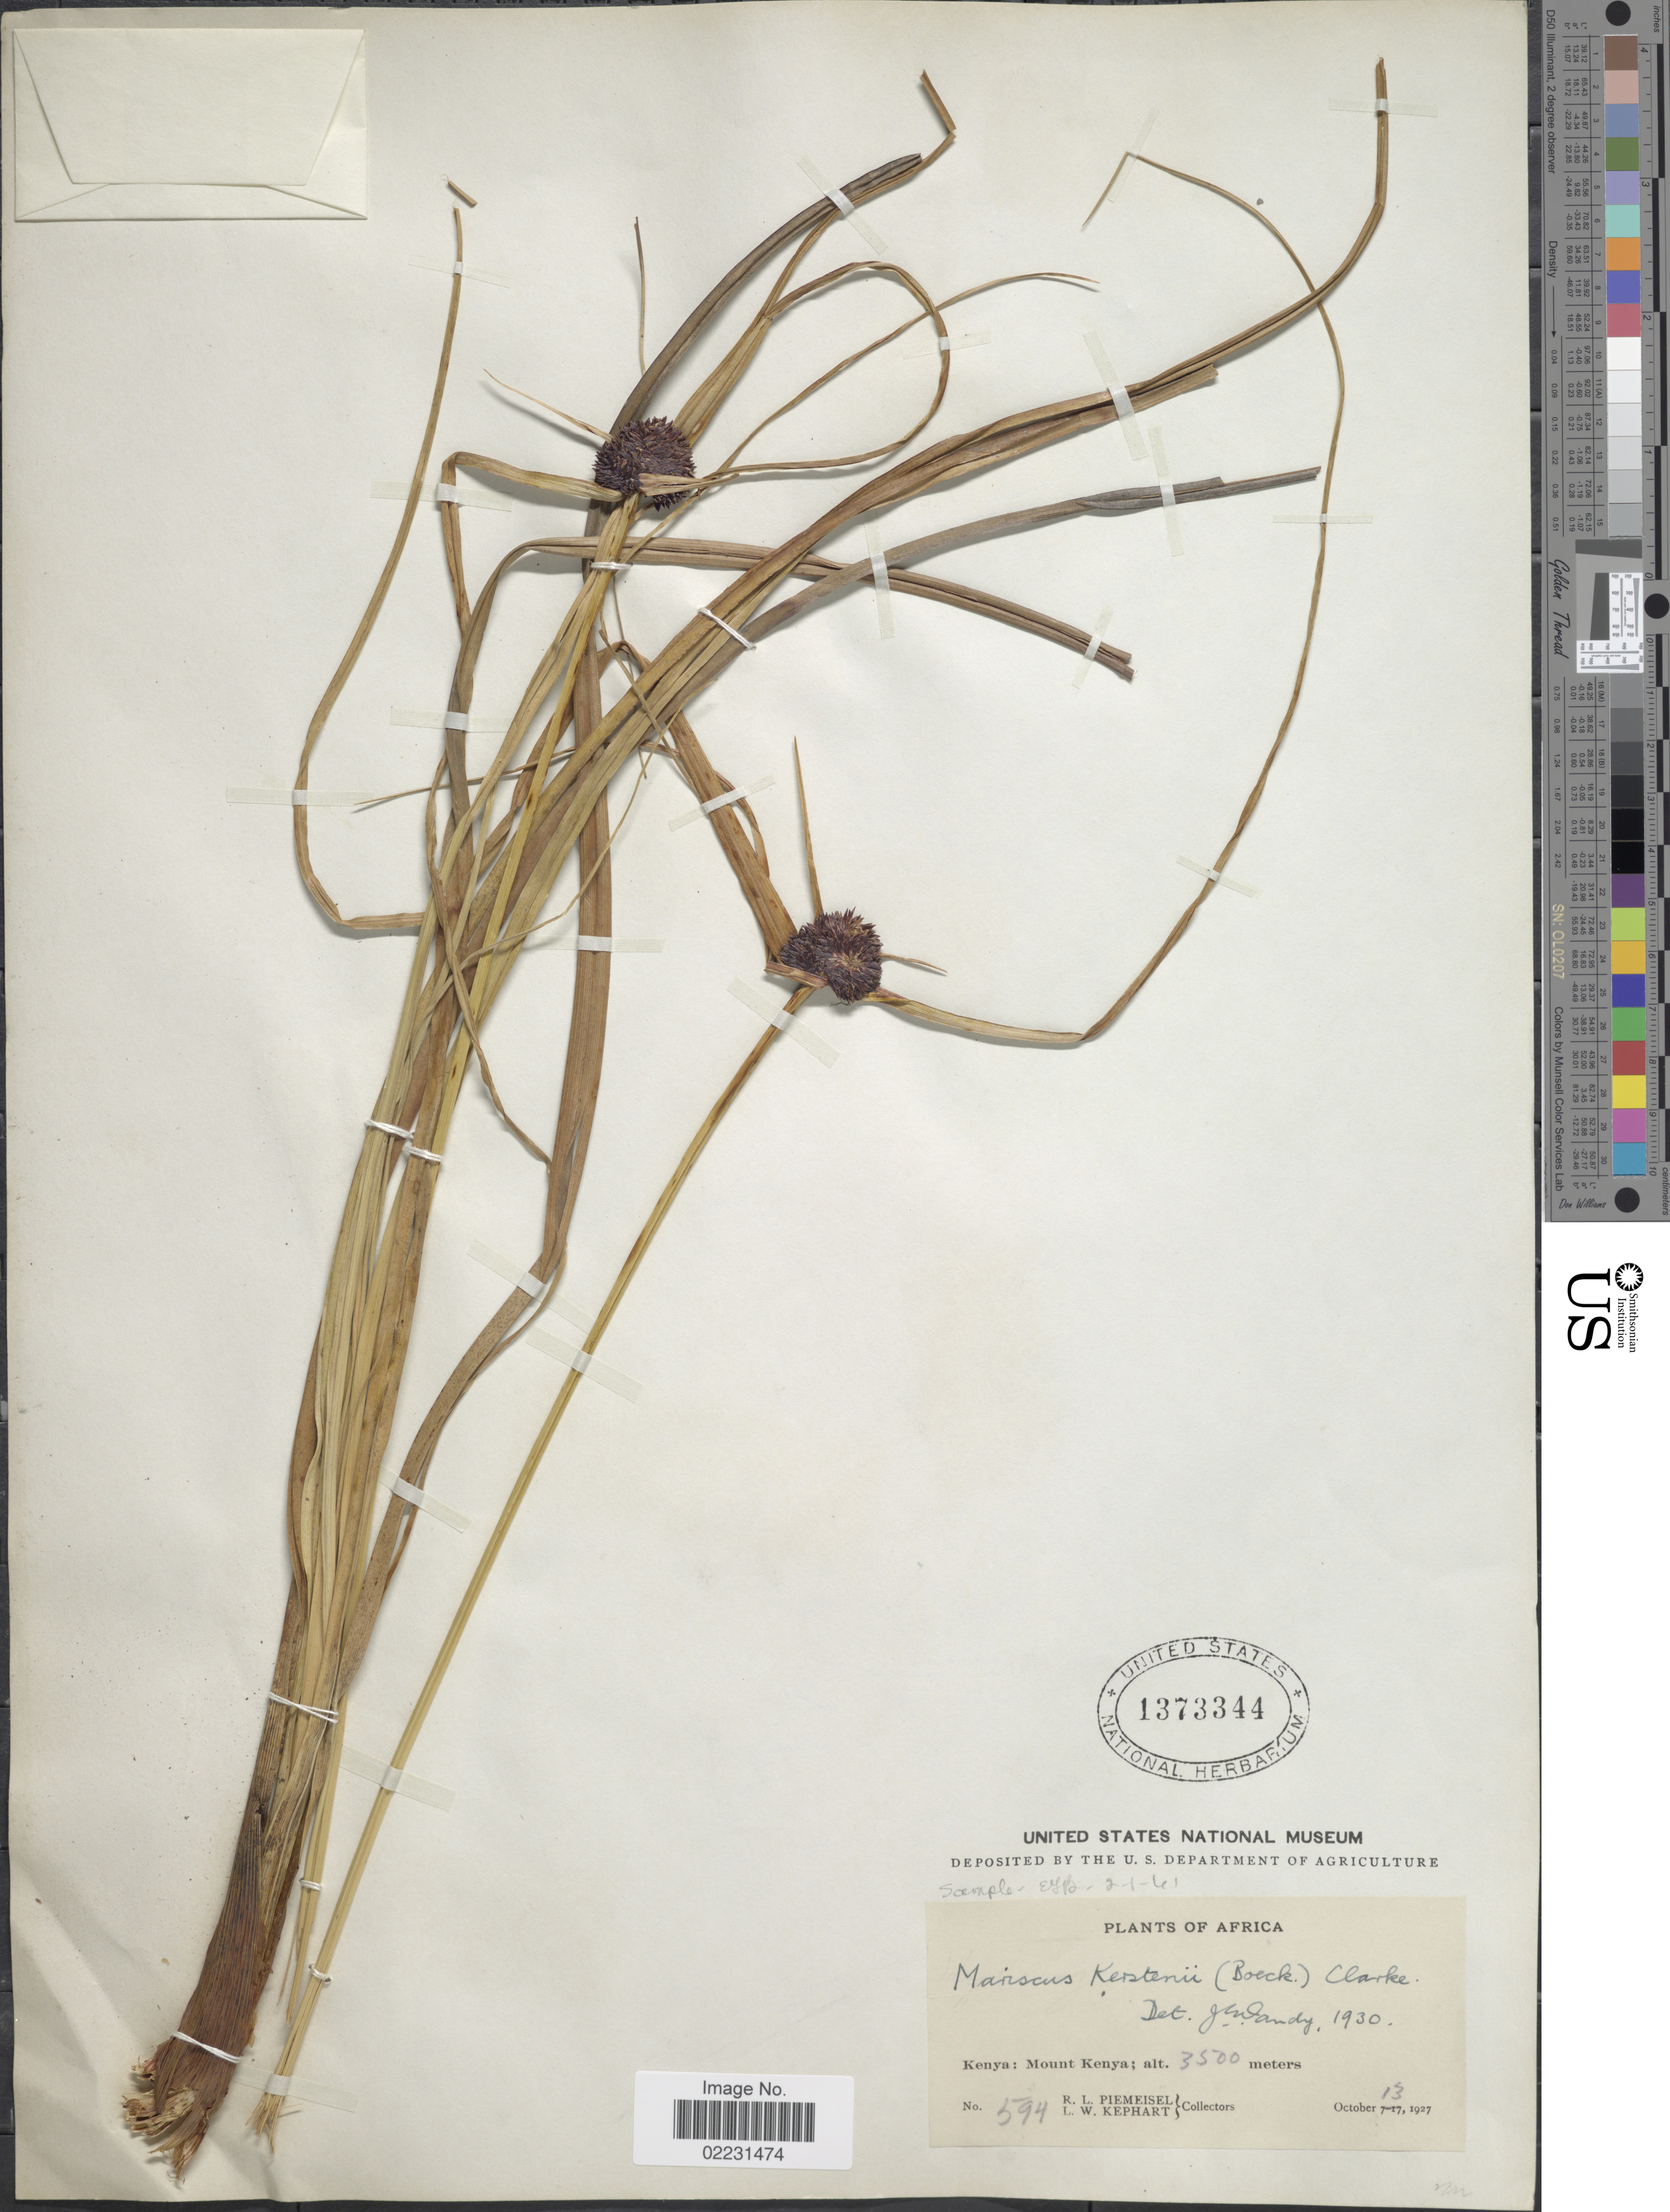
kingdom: Plantae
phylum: Tracheophyta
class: Liliopsida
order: Poales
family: Cyperaceae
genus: Cyperus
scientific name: Cyperus kerstenii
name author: Boeckeler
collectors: R. L. Piemeisel & L. W. Kephart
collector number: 594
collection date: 1927-10-13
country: Kenya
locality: Mount Kenya.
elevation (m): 3500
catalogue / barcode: US 1373344